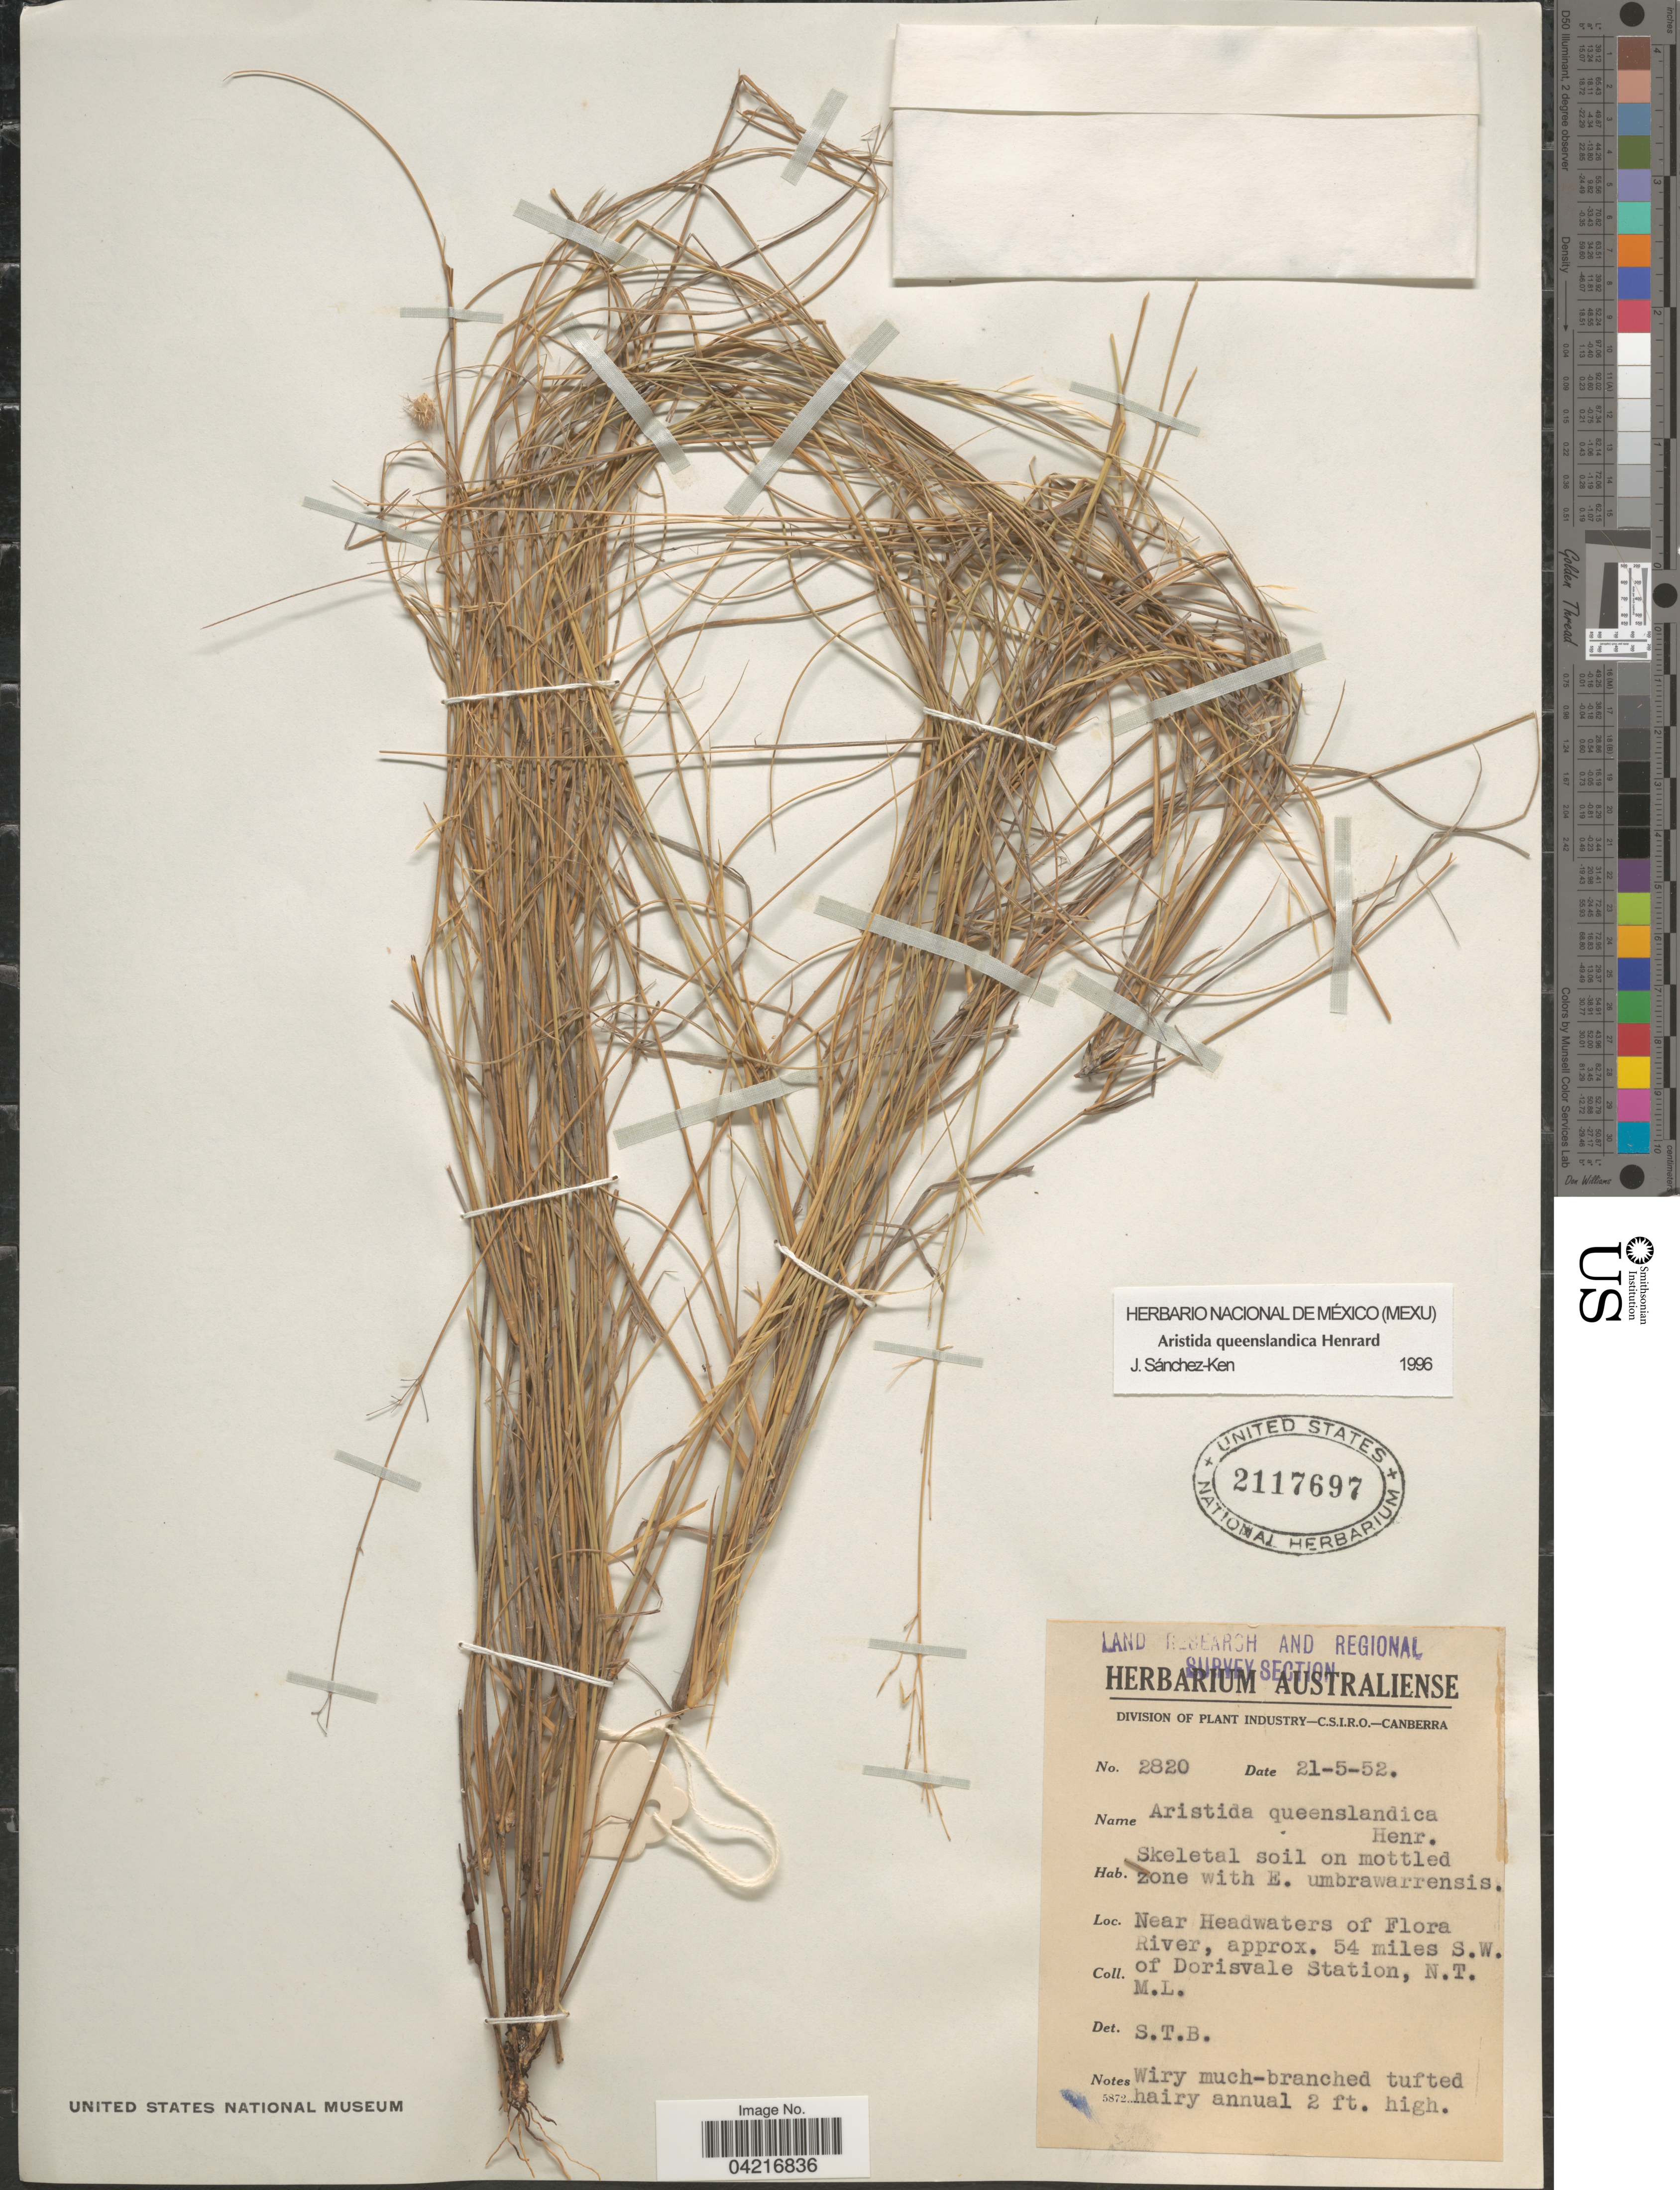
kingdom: Plantae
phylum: Tracheophyta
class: Liliopsida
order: Poales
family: Poaceae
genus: Aristida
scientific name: Aristida queenslandica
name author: Henr.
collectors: M. L.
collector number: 2820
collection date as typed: Transcribed d/m/y: 21/5/52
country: Australia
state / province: Northern Territory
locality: Land Research and Regional Survey Section, C.S.I.R.O. Near Headwaters of Flora River, approx. 54 miles S.W. of Dorisvale Station.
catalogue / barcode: US 2117697